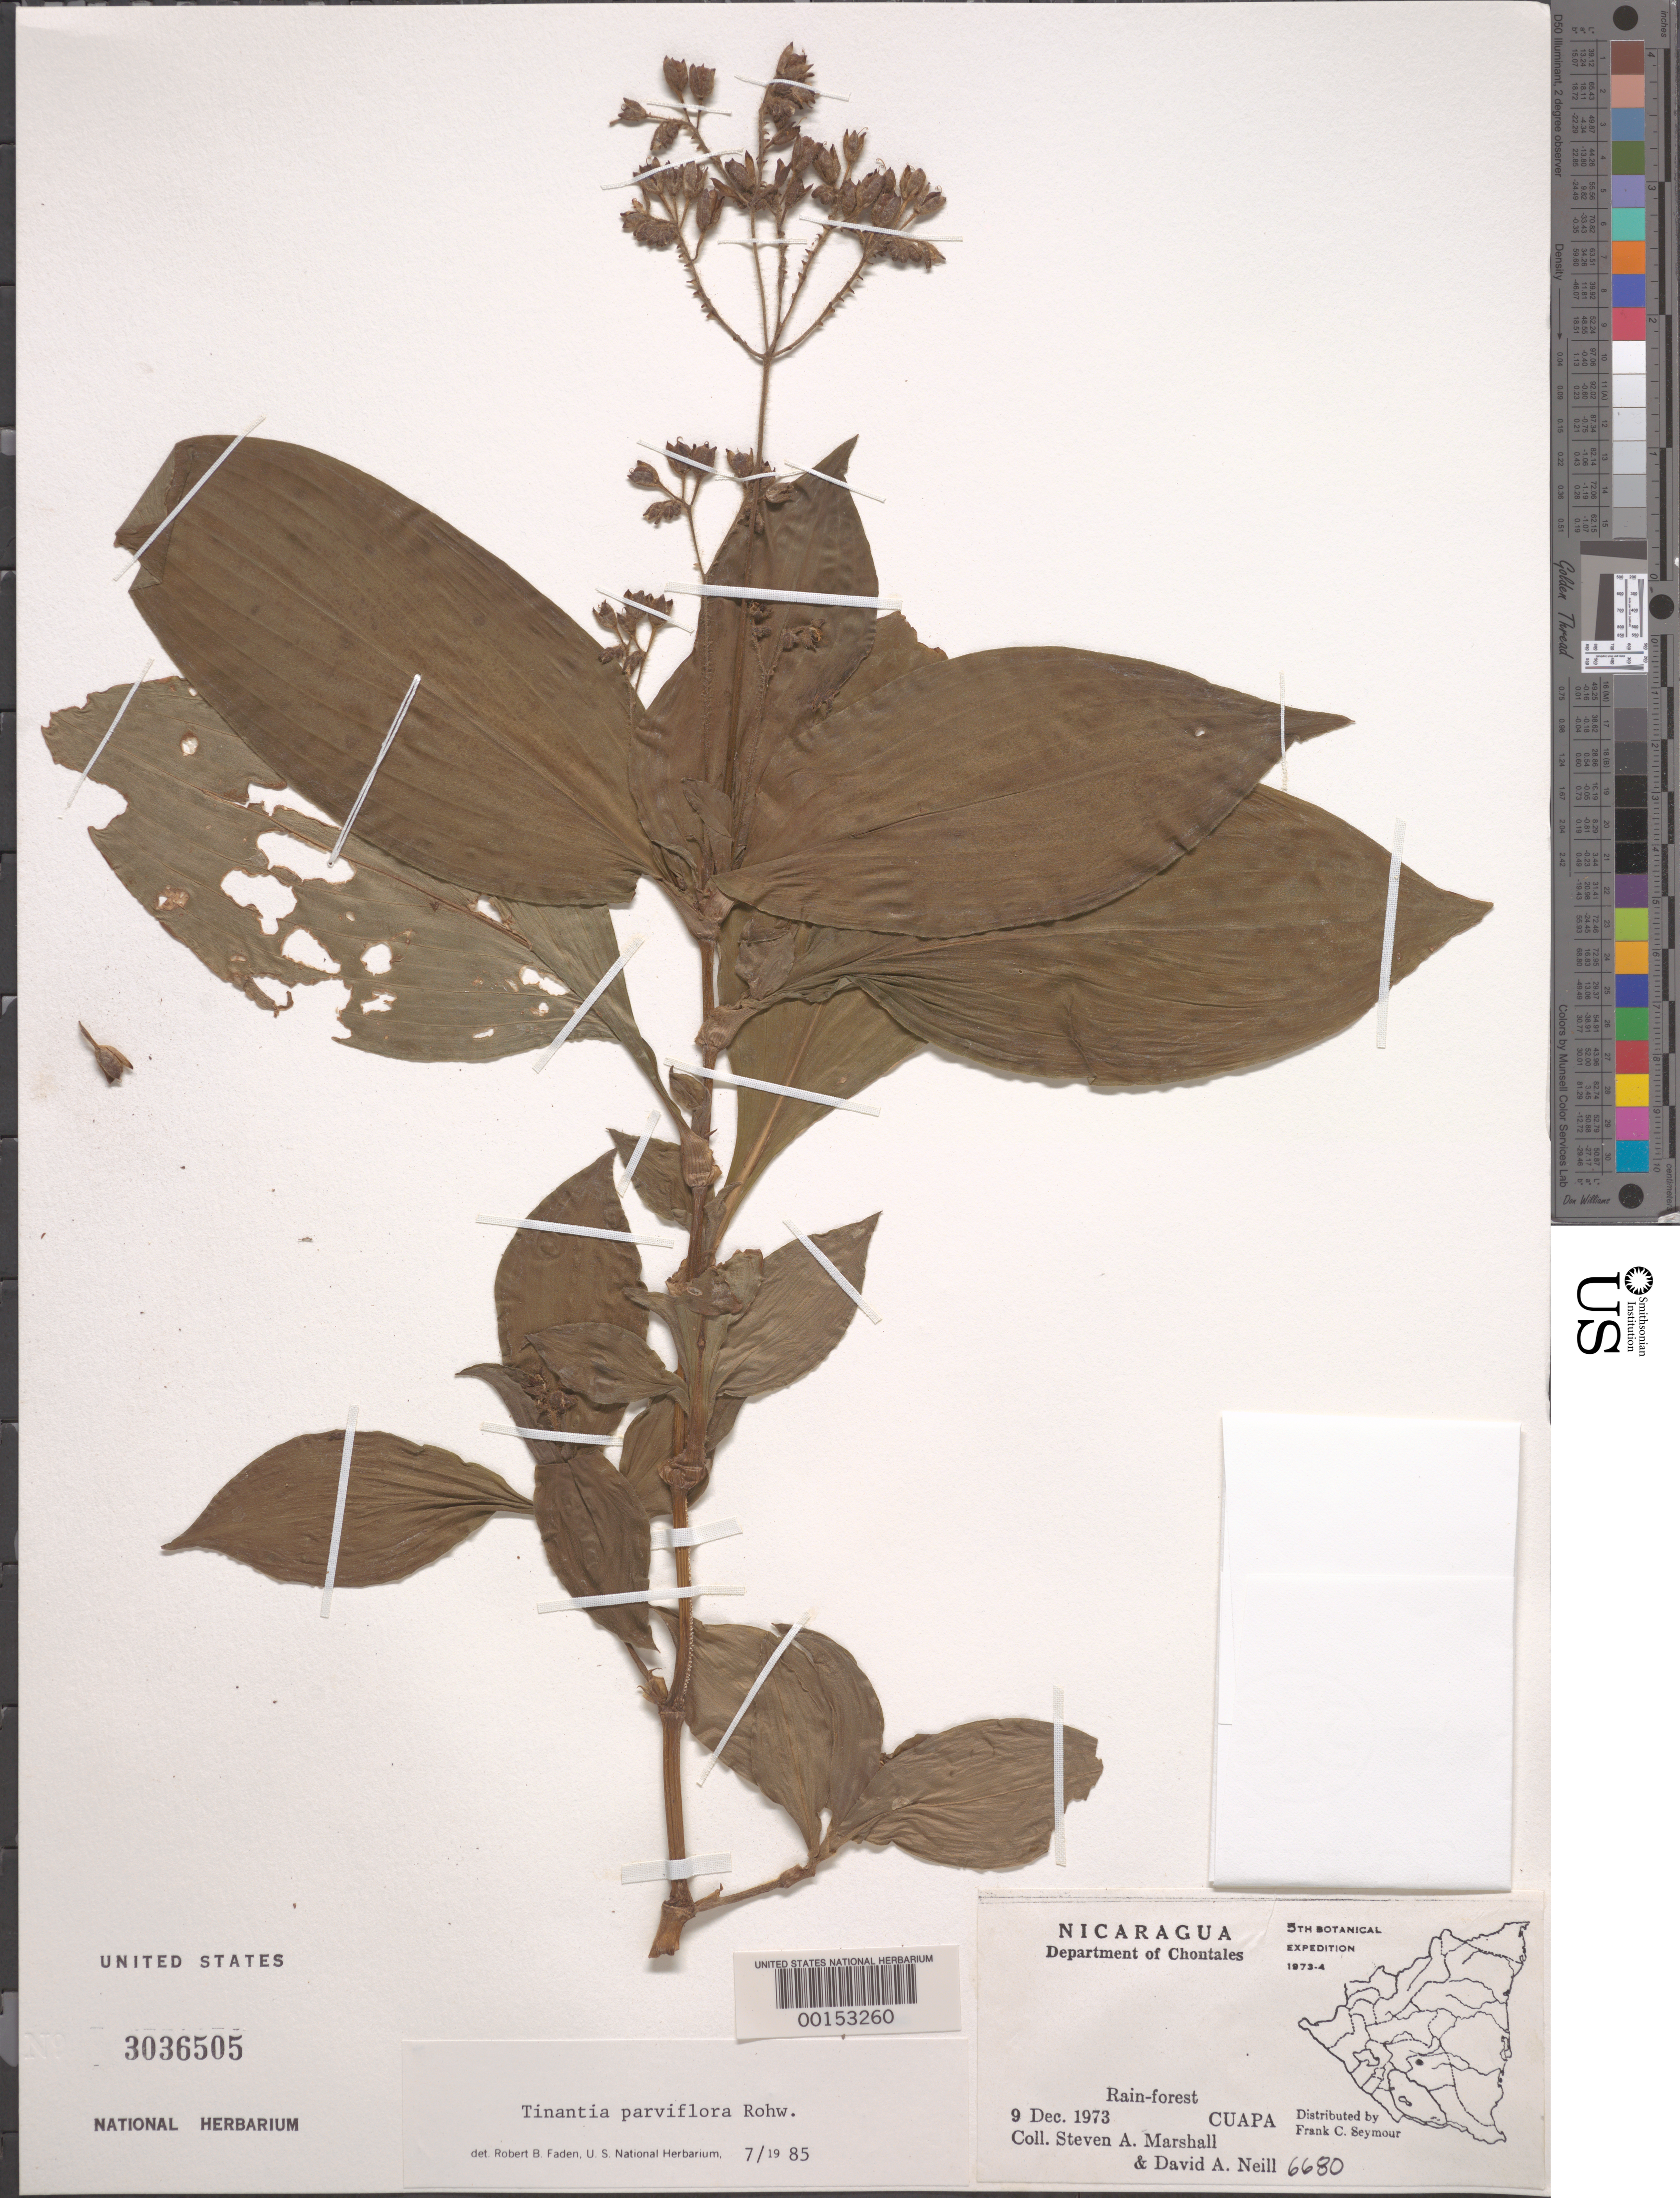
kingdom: Plantae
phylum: Tracheophyta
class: Liliopsida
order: Commelinales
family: Commelinaceae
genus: Tinantia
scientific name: Tinantia parviflora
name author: Rohweder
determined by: Faden, Robert B., (US), Smithsonian Institution - National Museum of Natural History (UNITED STATES)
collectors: S. A. Marshall & D. A. Neill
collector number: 6680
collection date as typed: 09 Dec 1973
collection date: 1973-12-09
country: Nicaragua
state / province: Chontales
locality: Cuapa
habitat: Rainforest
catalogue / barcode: US 3036505